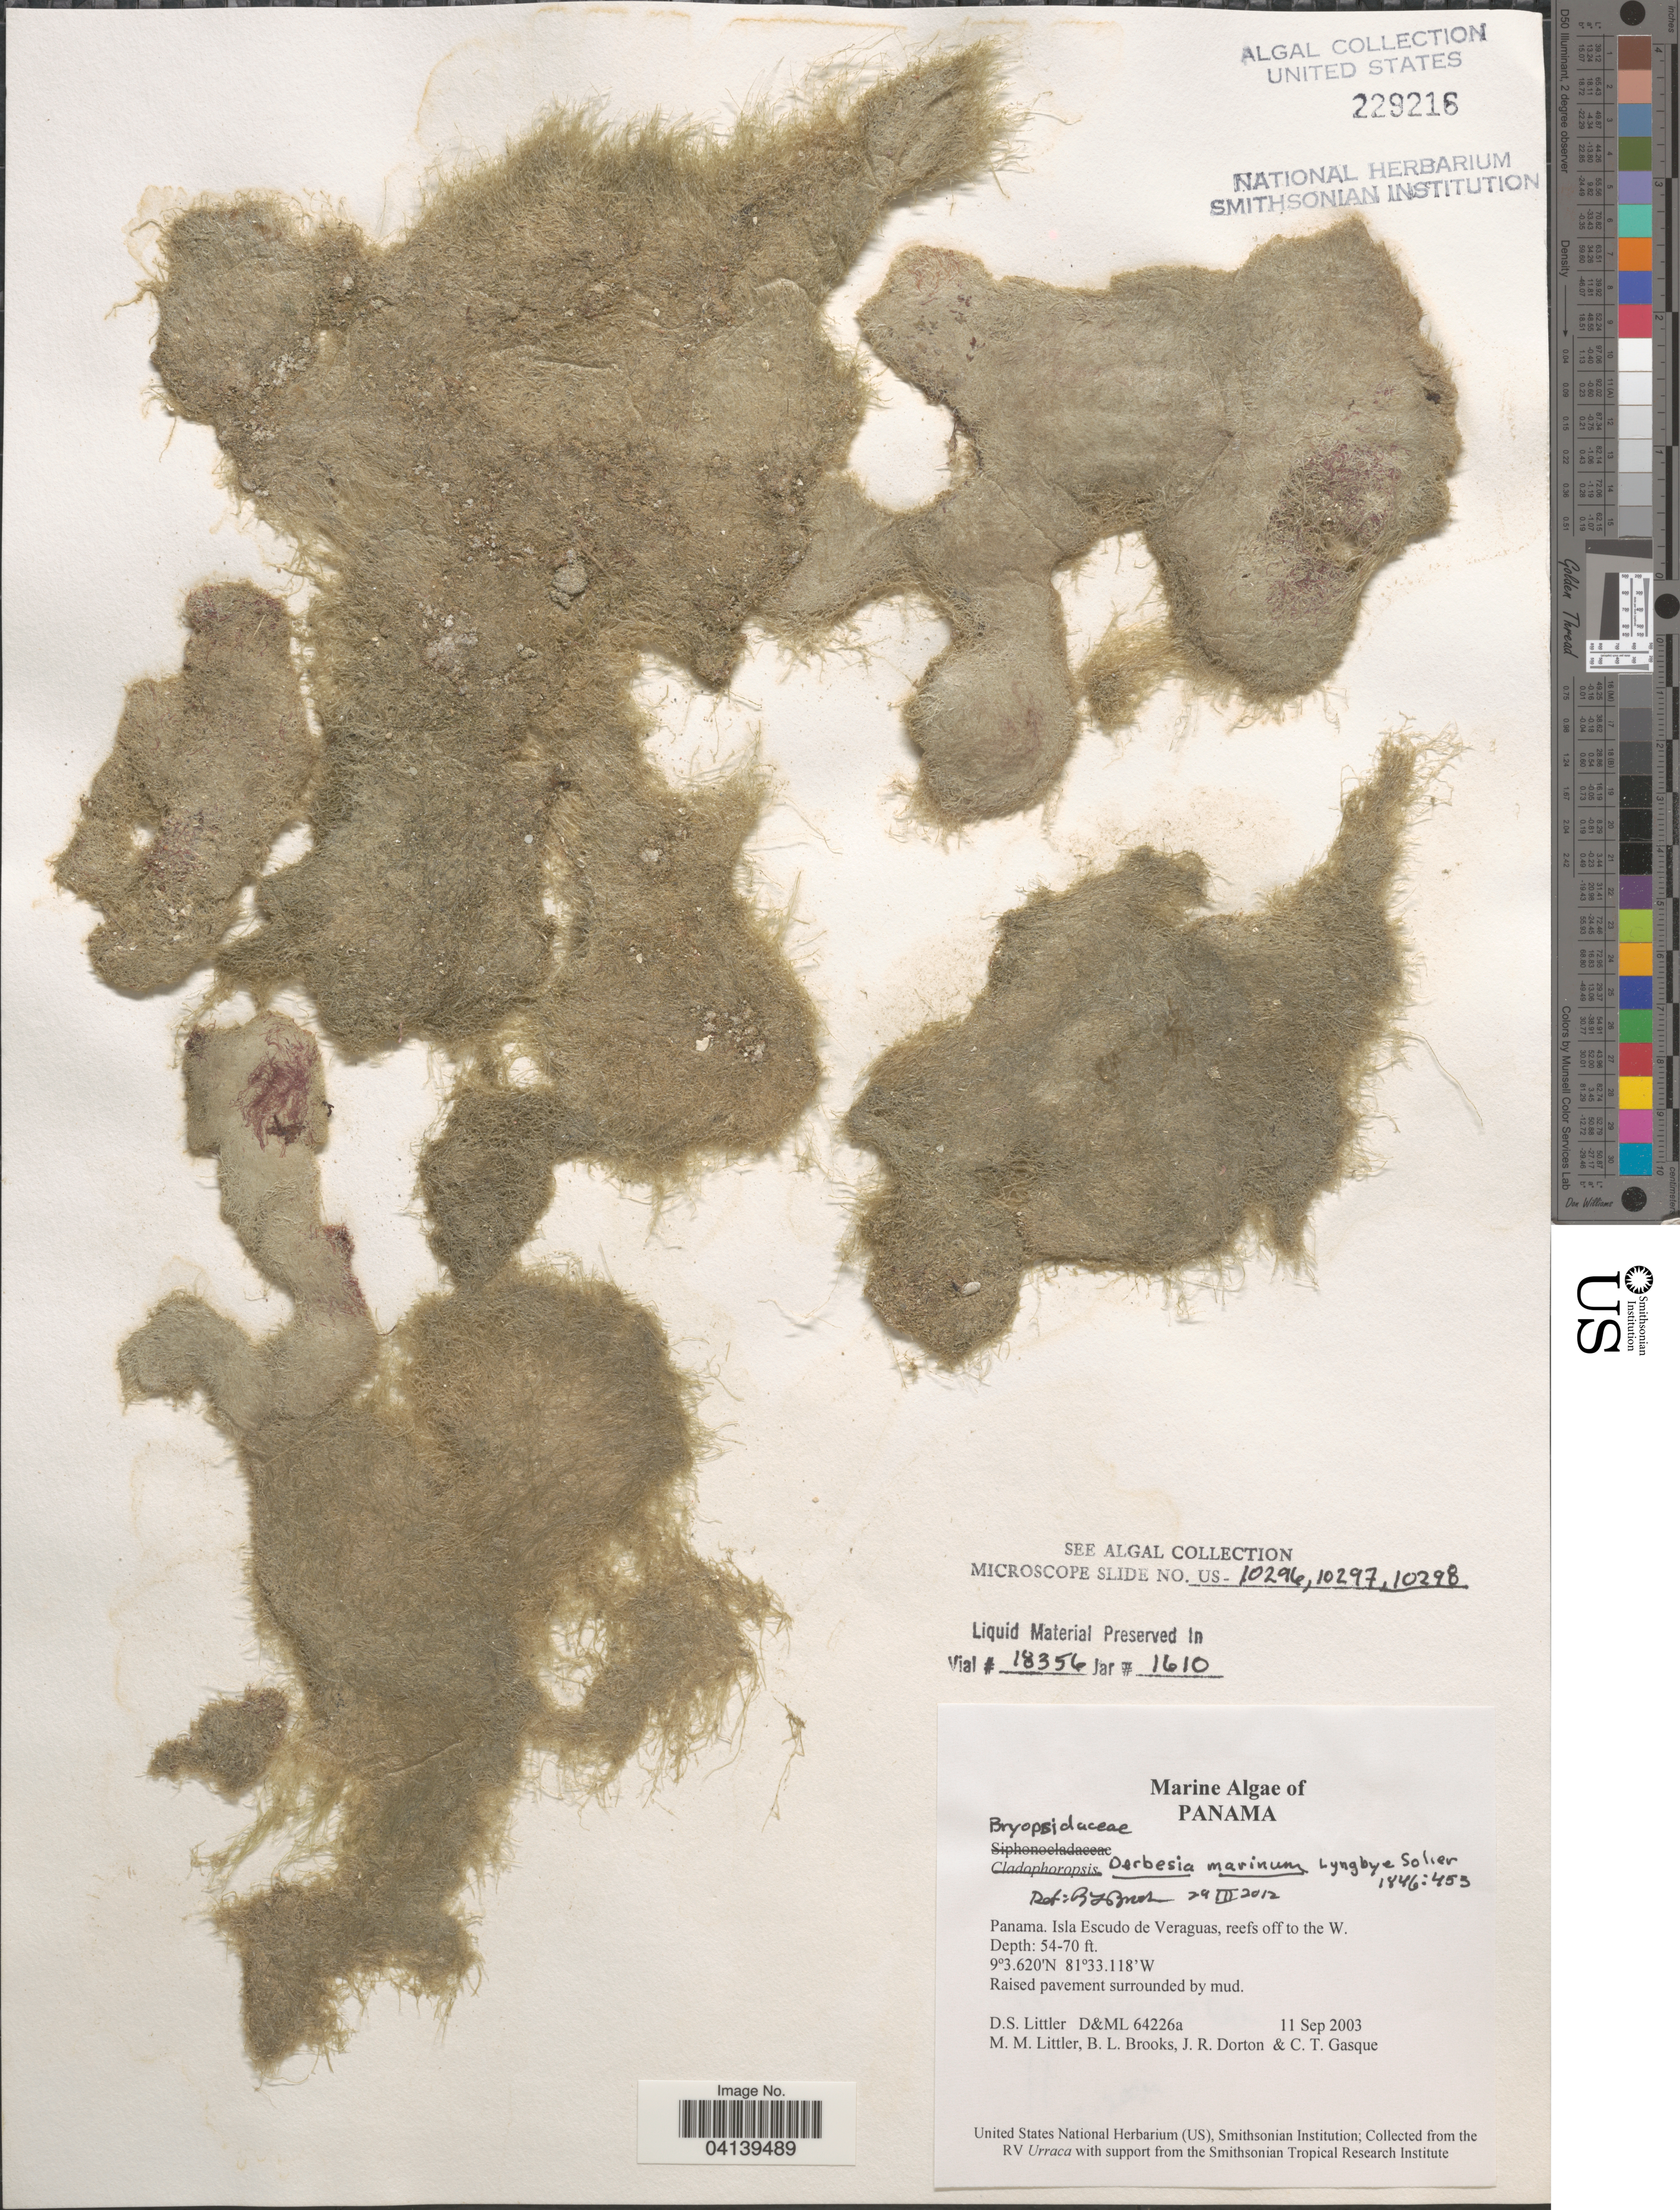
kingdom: Plantae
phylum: Chlorophyta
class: Ulvophyceae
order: Bryopsidales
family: Derbesiaceae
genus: Derbesia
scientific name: Derbesia marina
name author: (Lyngb.) Solier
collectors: D. S. Littler, B. Brooks, J. Dorton & C. Gasque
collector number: D&ML64226a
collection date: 2003-09-11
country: Panama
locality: Isla Escudo de Veraguas, reefs off to the W.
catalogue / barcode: US 229216